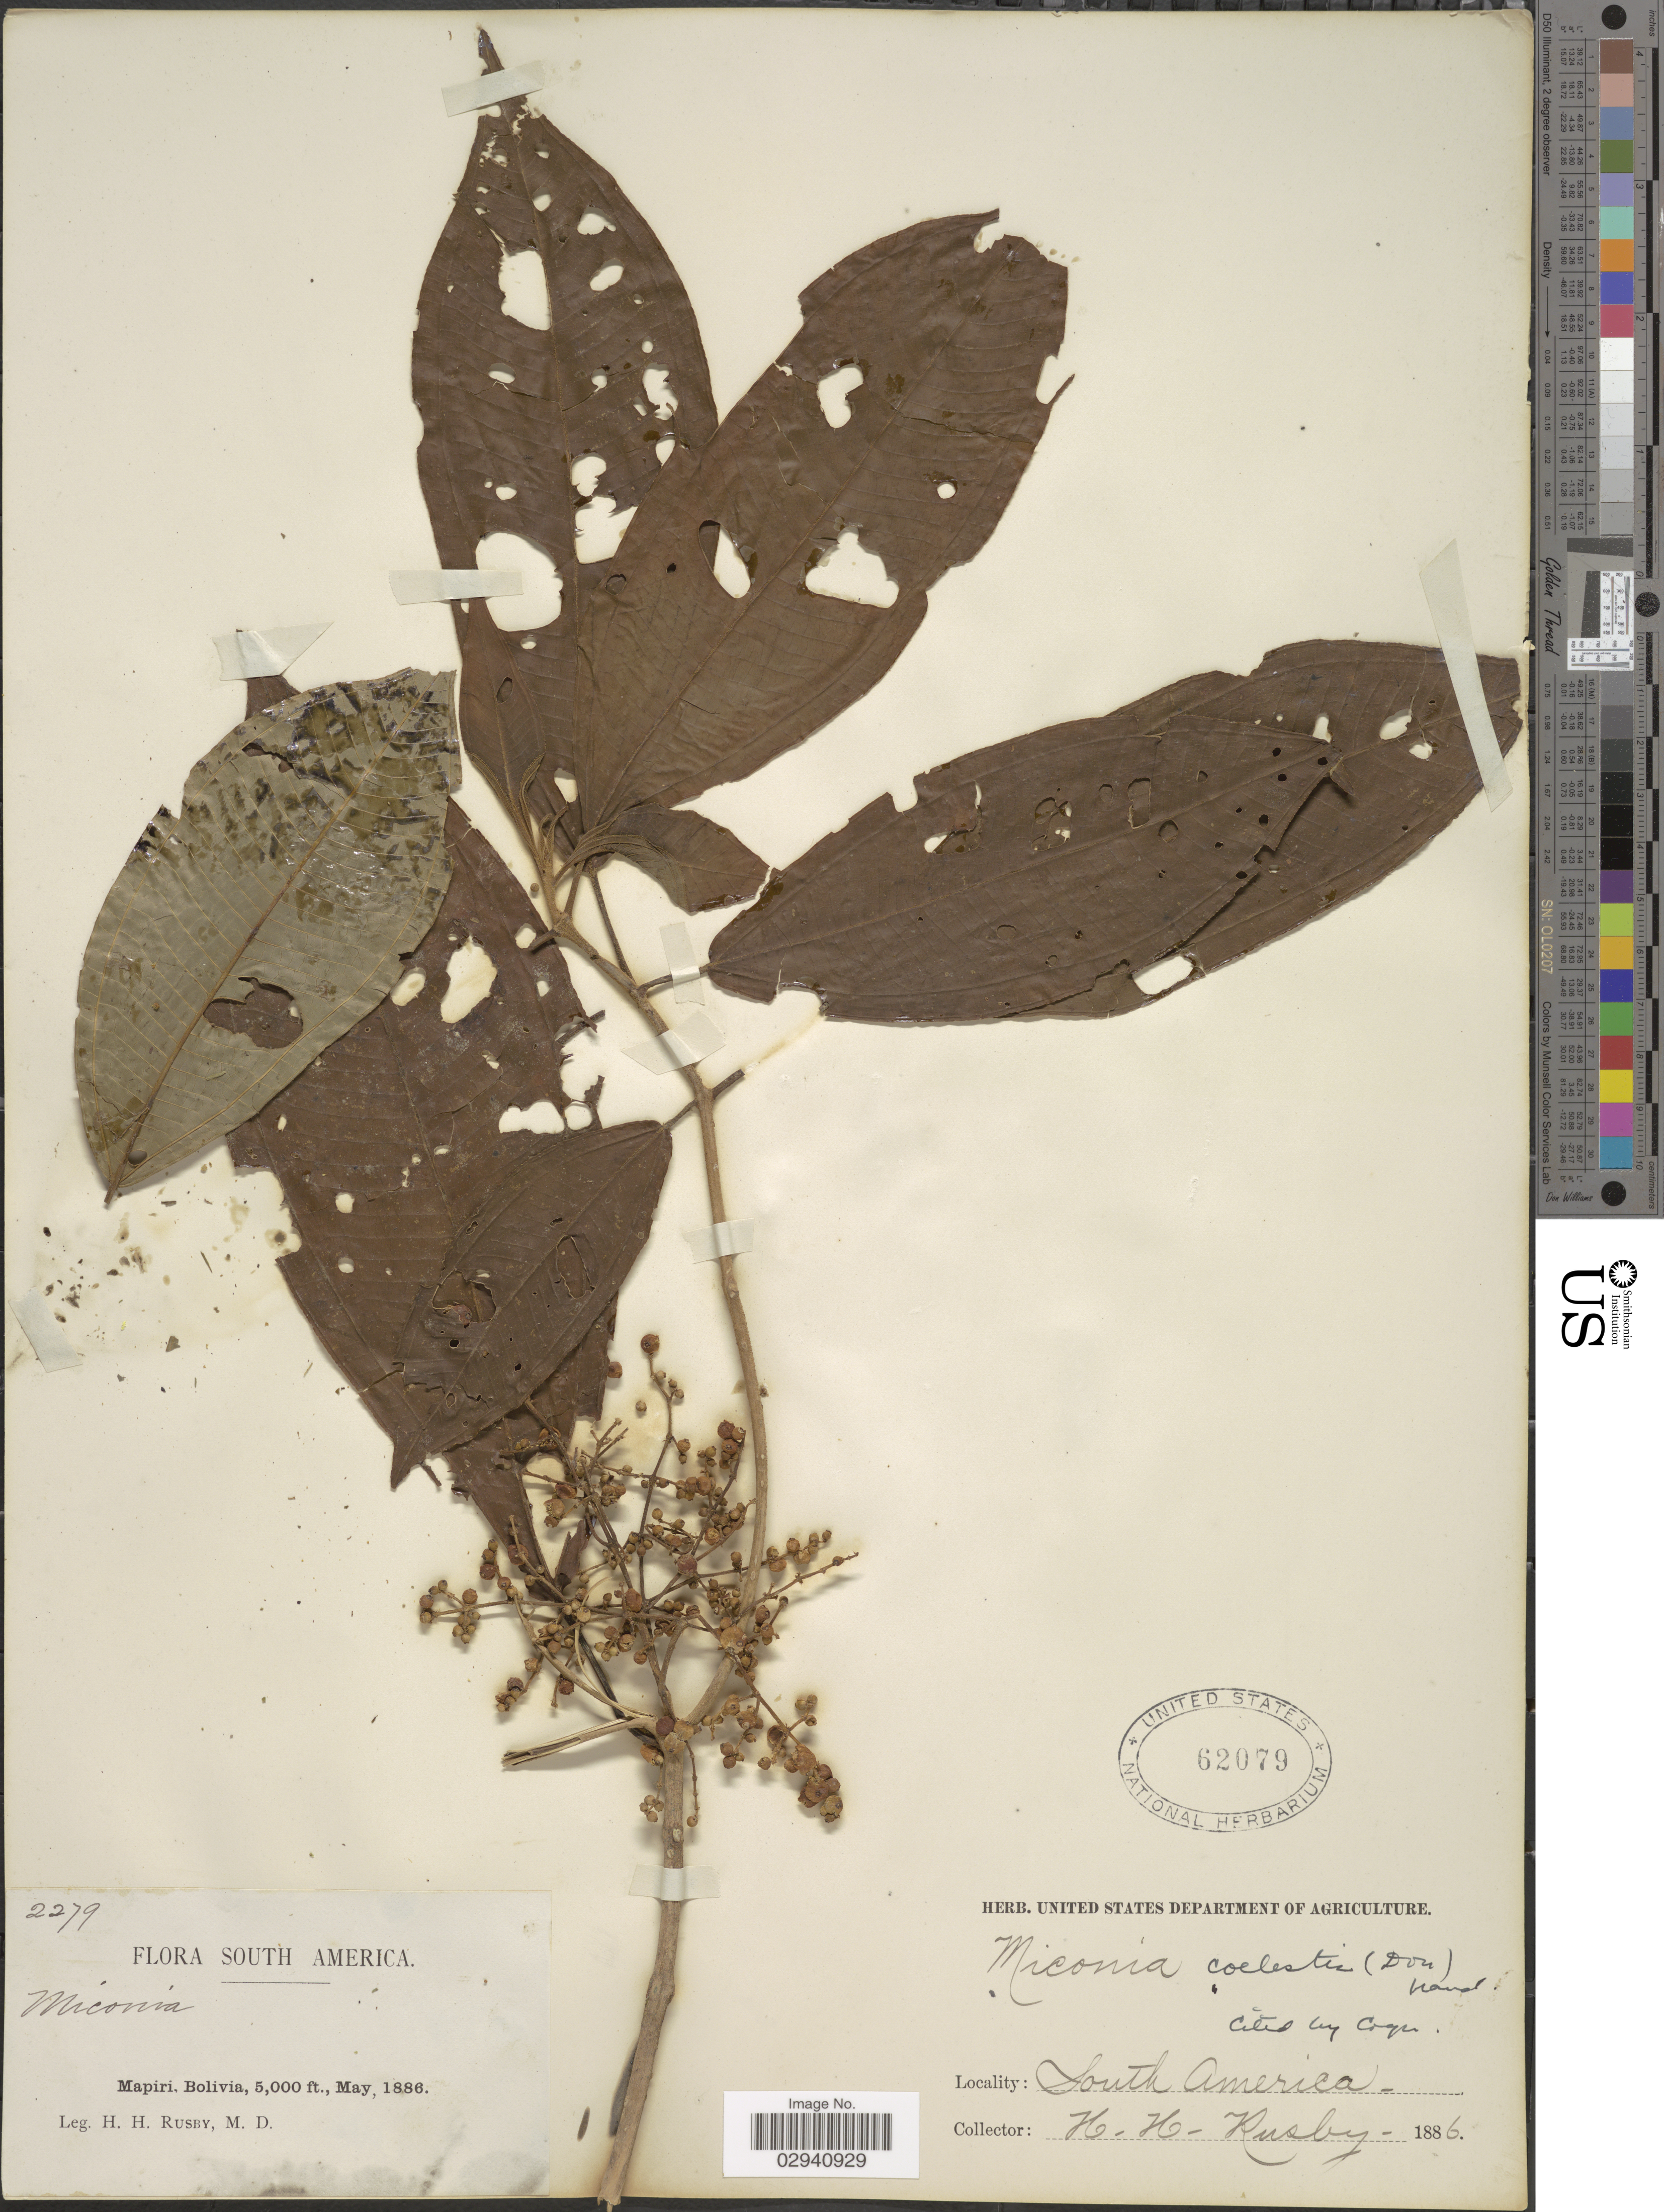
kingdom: Plantae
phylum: Tracheophyta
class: Magnoliopsida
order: Myrtales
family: Melastomataceae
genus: Miconia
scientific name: Miconia micrantha Pittier, nom. illeg.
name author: Pittier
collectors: H. H. Rusby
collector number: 2279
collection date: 1886-05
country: Bolivia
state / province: La Páz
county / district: Larecaja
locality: Mapiri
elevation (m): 1524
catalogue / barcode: US 62079